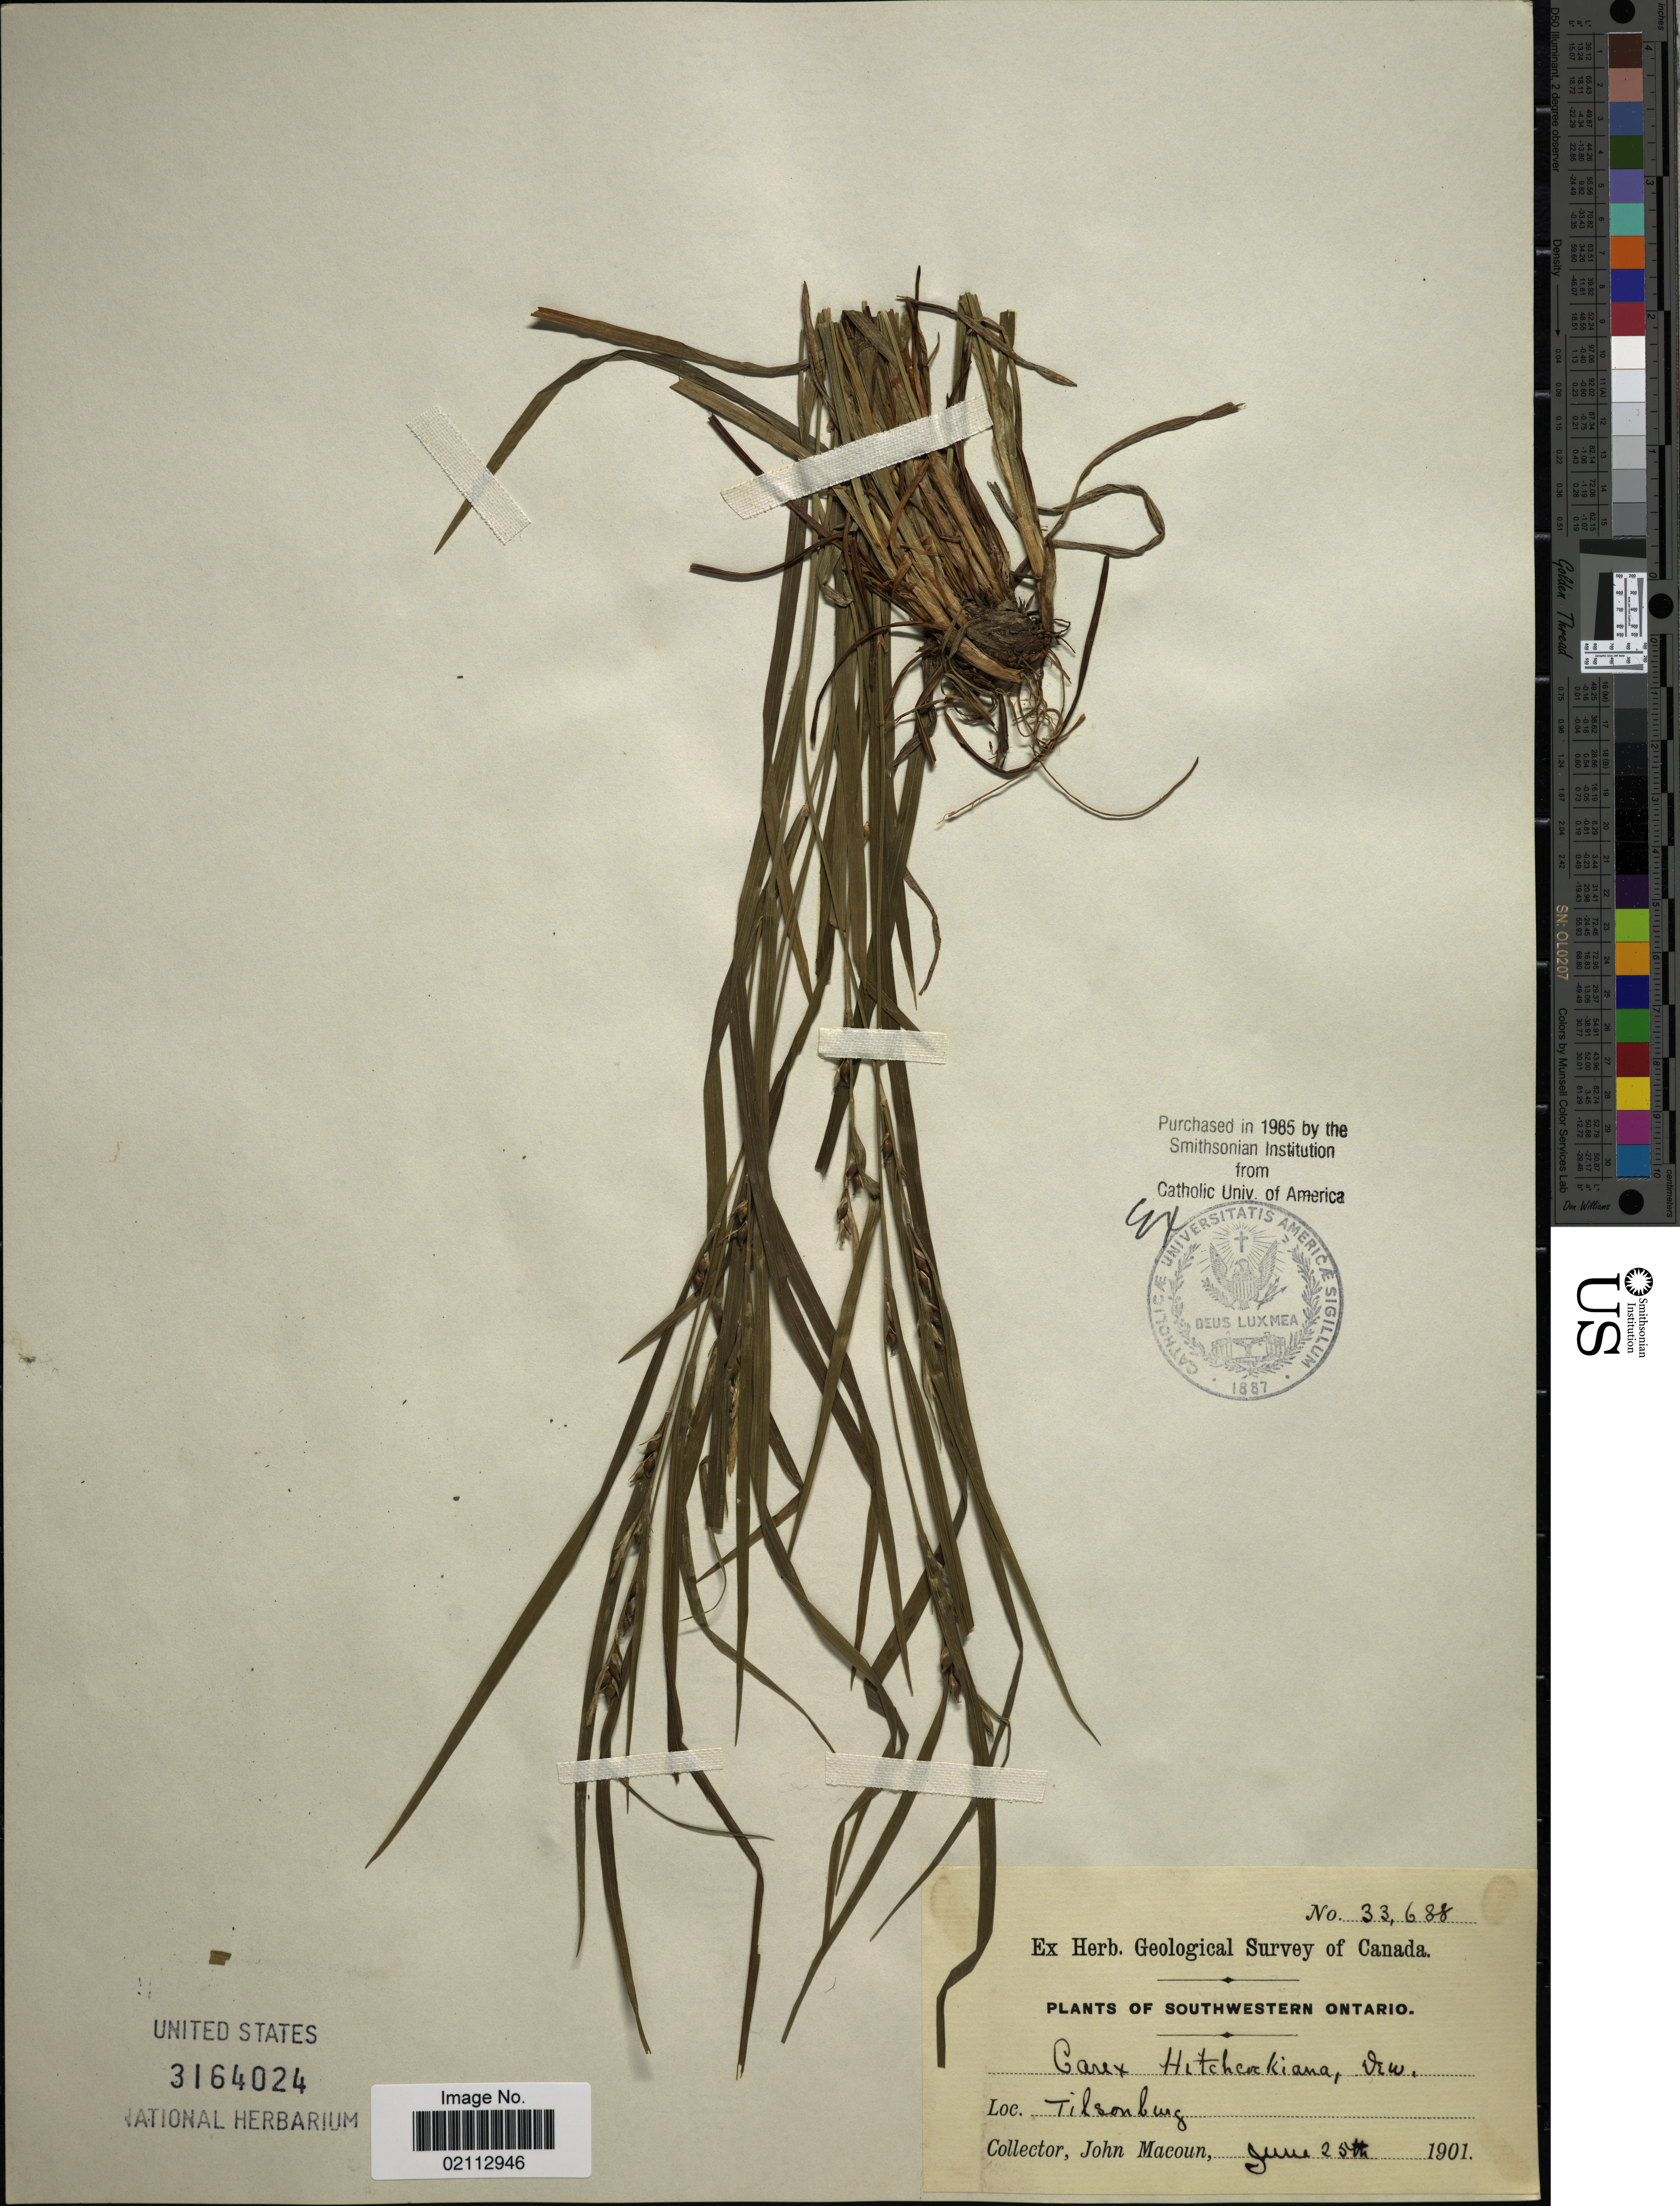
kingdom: Plantae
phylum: Tracheophyta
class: Liliopsida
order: Poales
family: Cyperaceae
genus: Carex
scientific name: Carex hitchcockiana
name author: Dewey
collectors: J. Macoun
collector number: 33688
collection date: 1901-06-25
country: Canada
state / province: Ontario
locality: Southwestern Ontario. Tilsonburg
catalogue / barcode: US 3164024